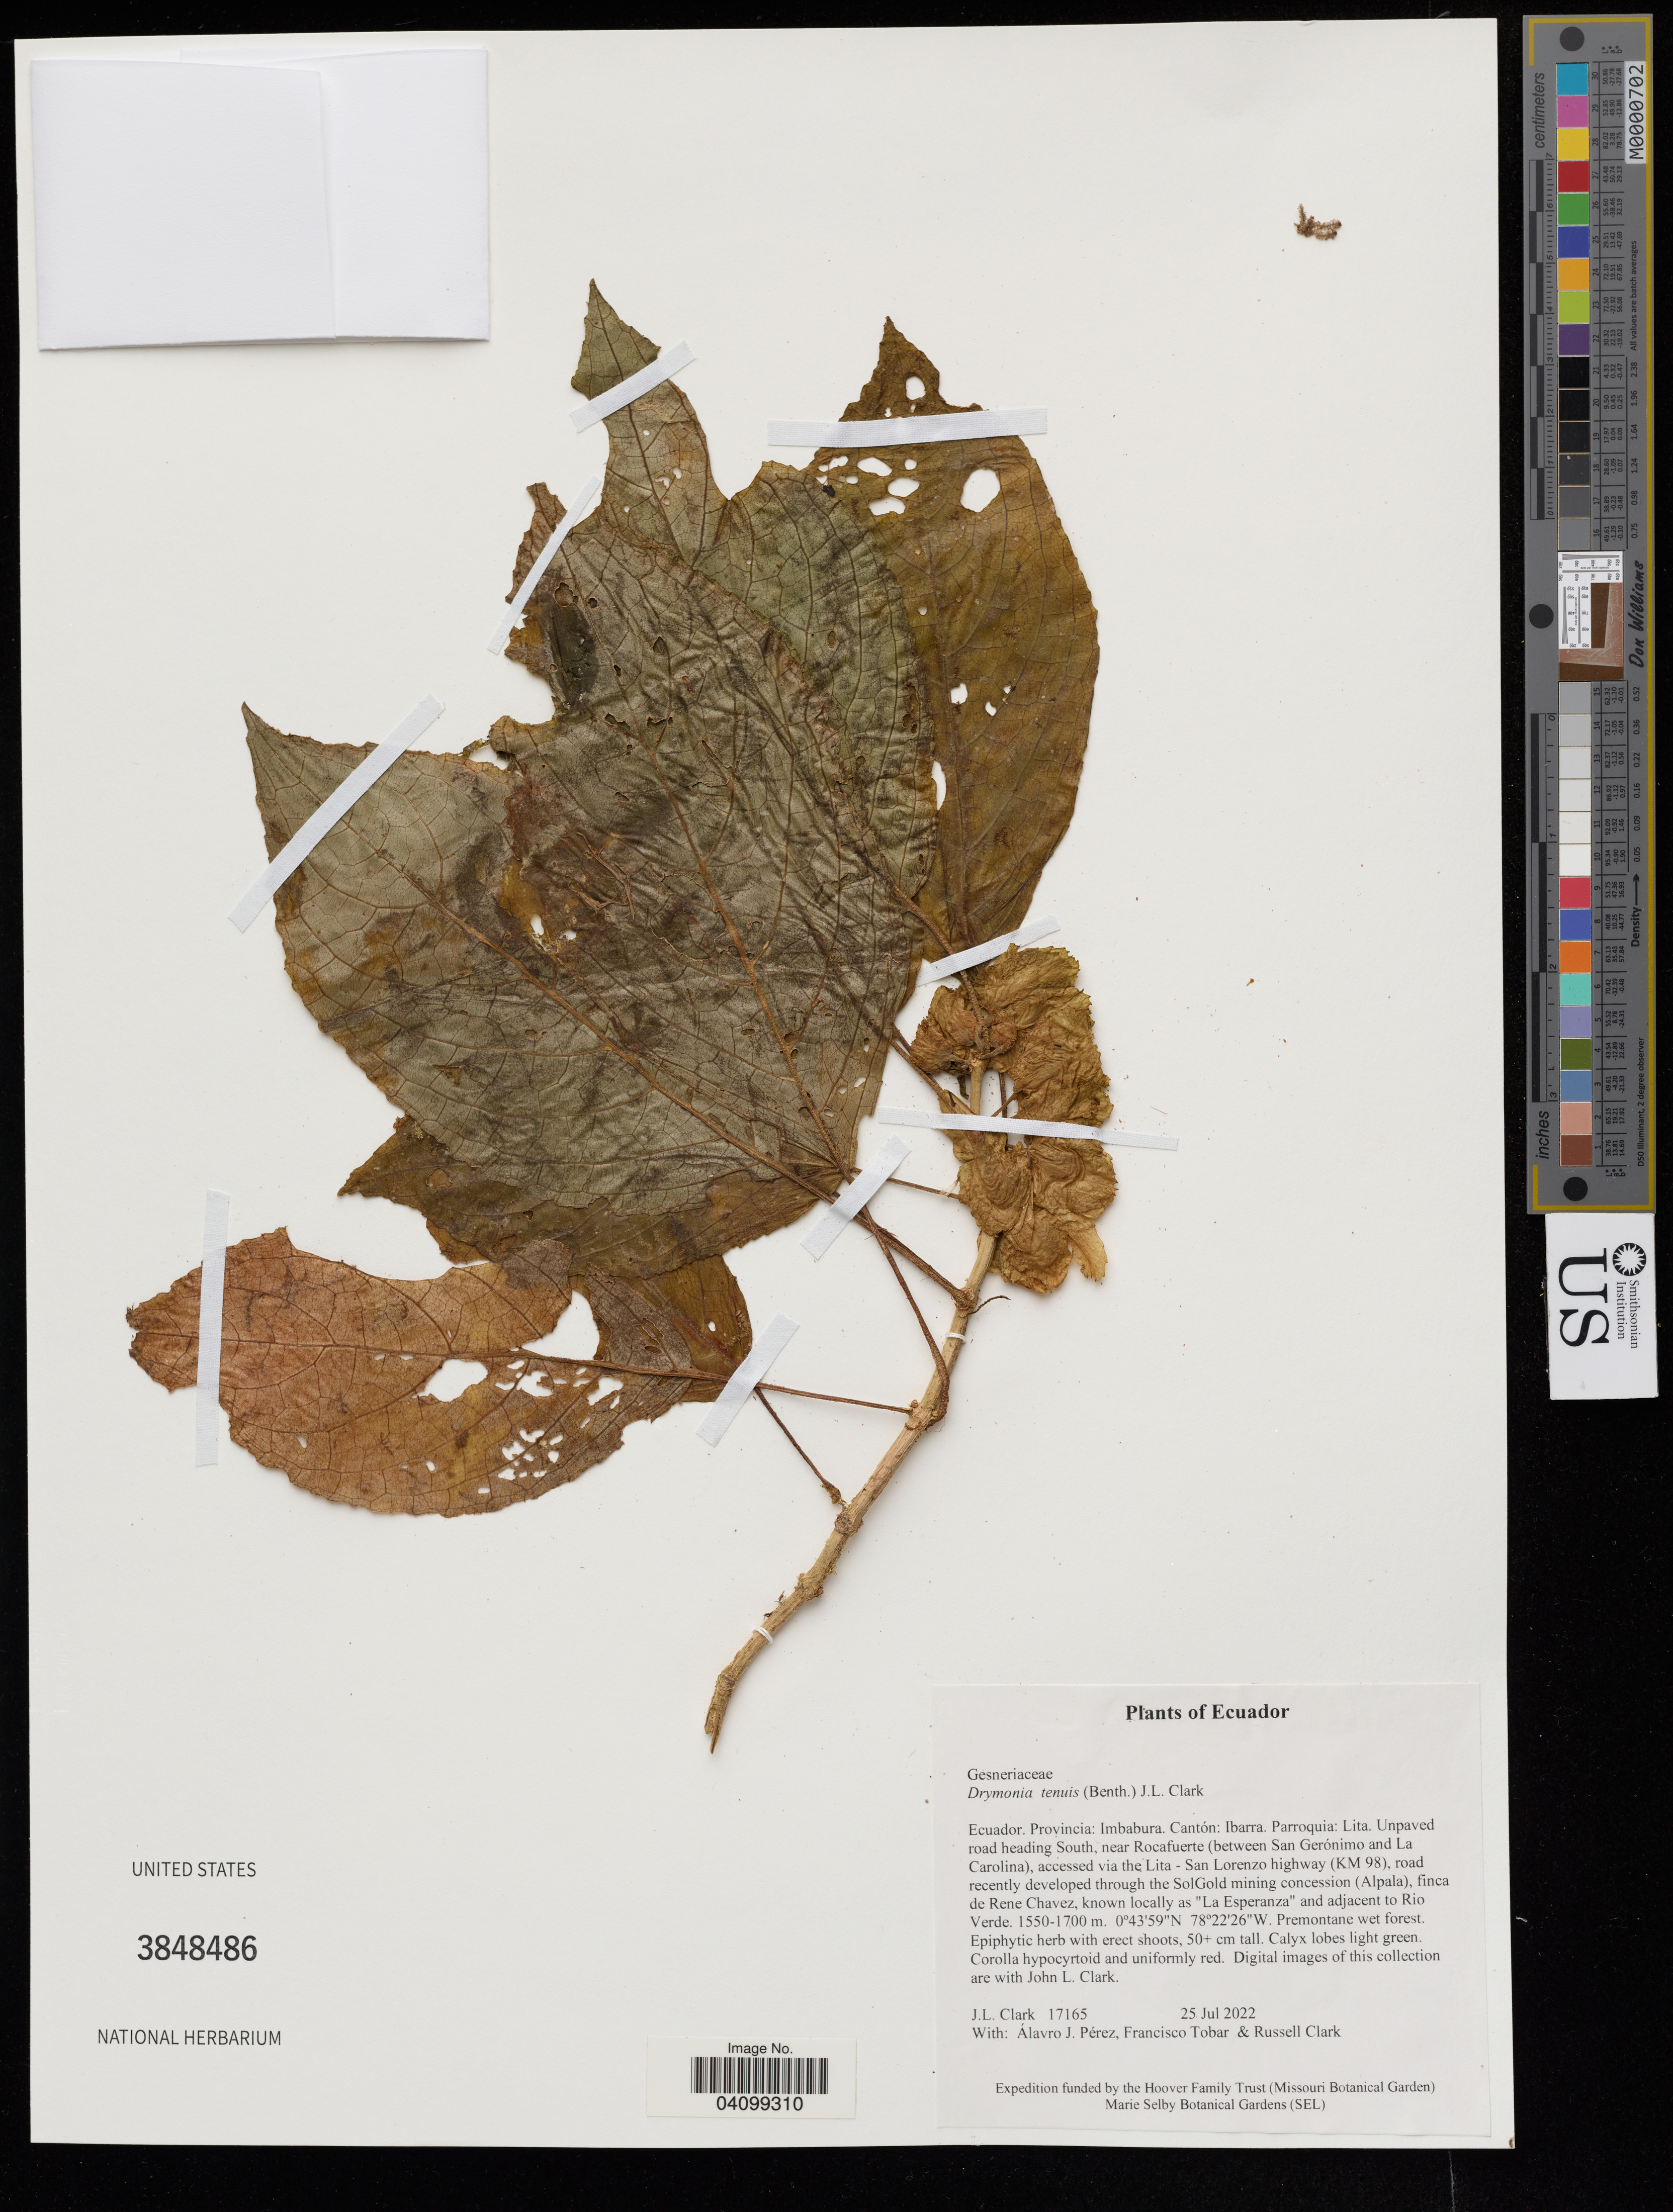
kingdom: Plantae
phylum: Tracheophyta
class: Magnoliopsida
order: Lamiales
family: Gesneriaceae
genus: Drymonia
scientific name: Drymonia tenuis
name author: (Benth.) J.L. Clark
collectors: J. Clark, A. J. Pérez C. & F. Tobar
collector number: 17165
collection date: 2022-07-24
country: Ecuador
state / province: Imbabura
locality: Cantón: Ibarra. Parroquia: Lita. Unpaved road heading South, near Rocafuerte (between San Gerónimo and La Carolina), accessed via the Lita - San Lorenzo highway (KM 98), road recently developed through the SolGold mining concession (Alpala), finca de Rene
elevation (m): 1550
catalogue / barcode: US 3848486